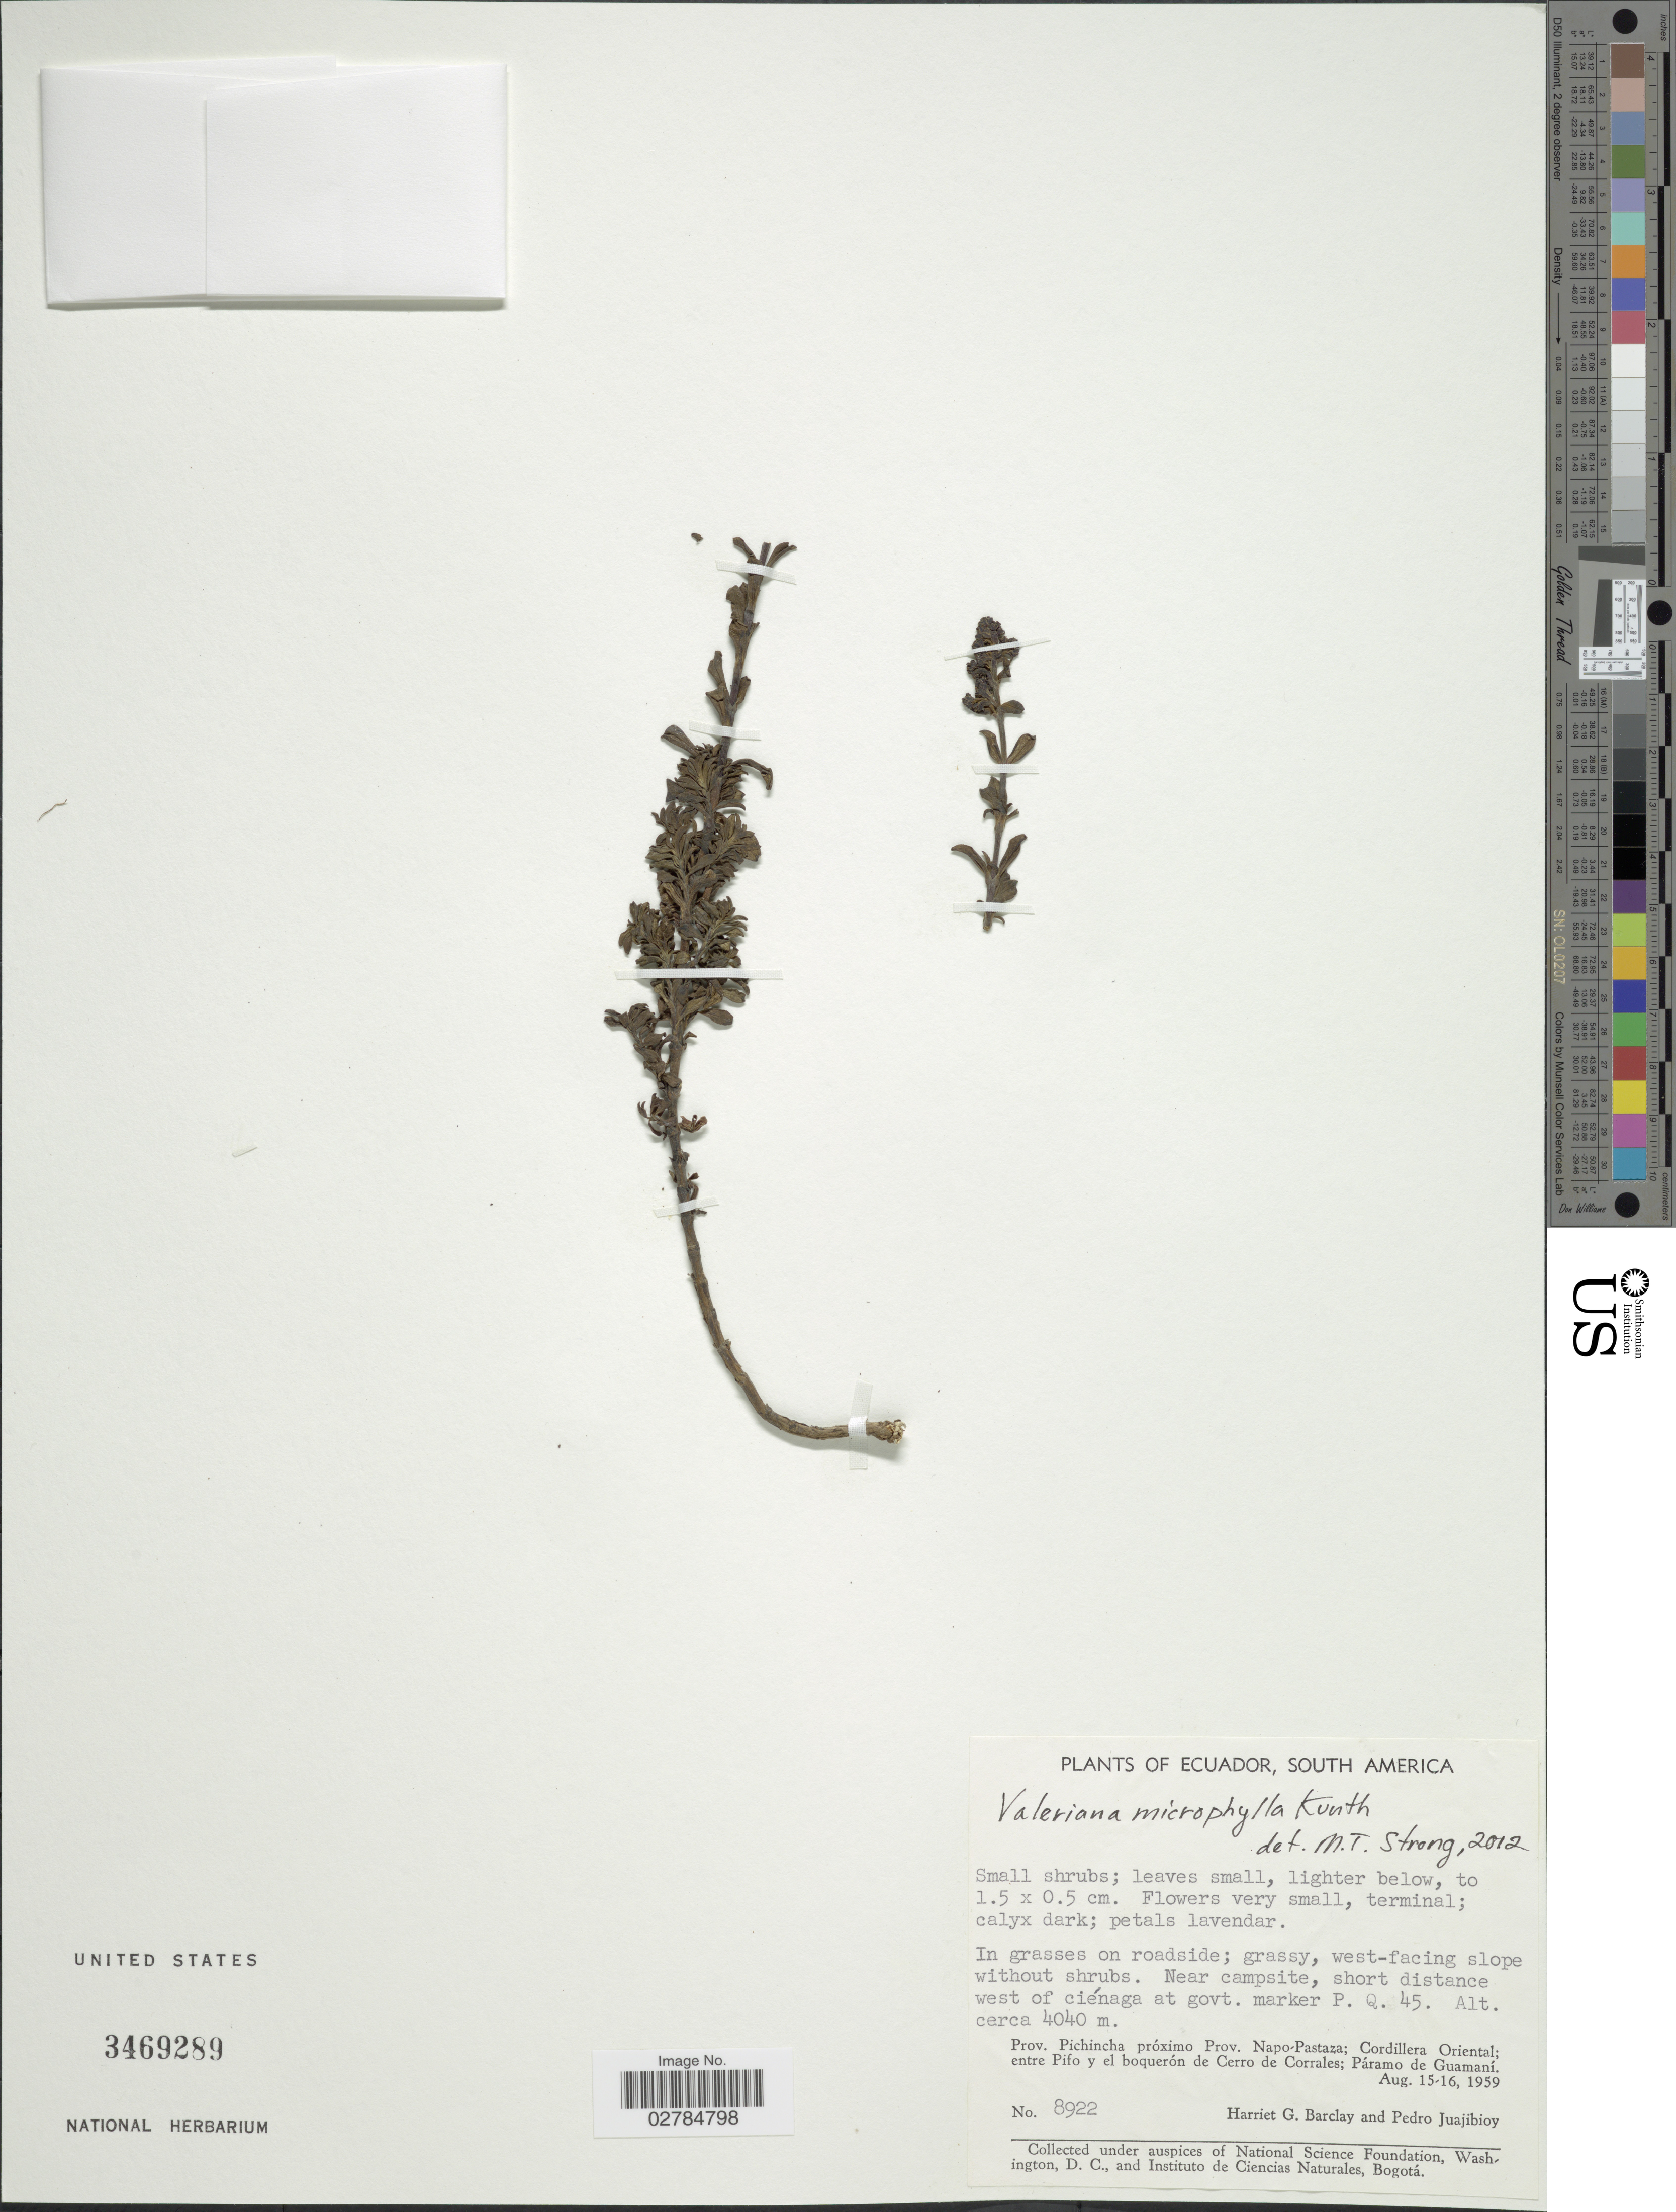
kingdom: Plantae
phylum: Tracheophyta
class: Magnoliopsida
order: Dipsacales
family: Caprifoliaceae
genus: Valeriana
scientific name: Valeriana microphylla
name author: Kunth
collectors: H. G. Barclay & P. Juajibioy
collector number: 8922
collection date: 1959-08-15/1959-08-16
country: Ecuador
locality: Near campsite, short distance west of ciénaga at govt. marker P. Q. 45. Próximo Prov. Napo-Pastaza; Cordillera Oriental; entre Pifo y boquerón de Cerro de Corrales; Páramo de Guamaní.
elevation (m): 4040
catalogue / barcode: US 3469289